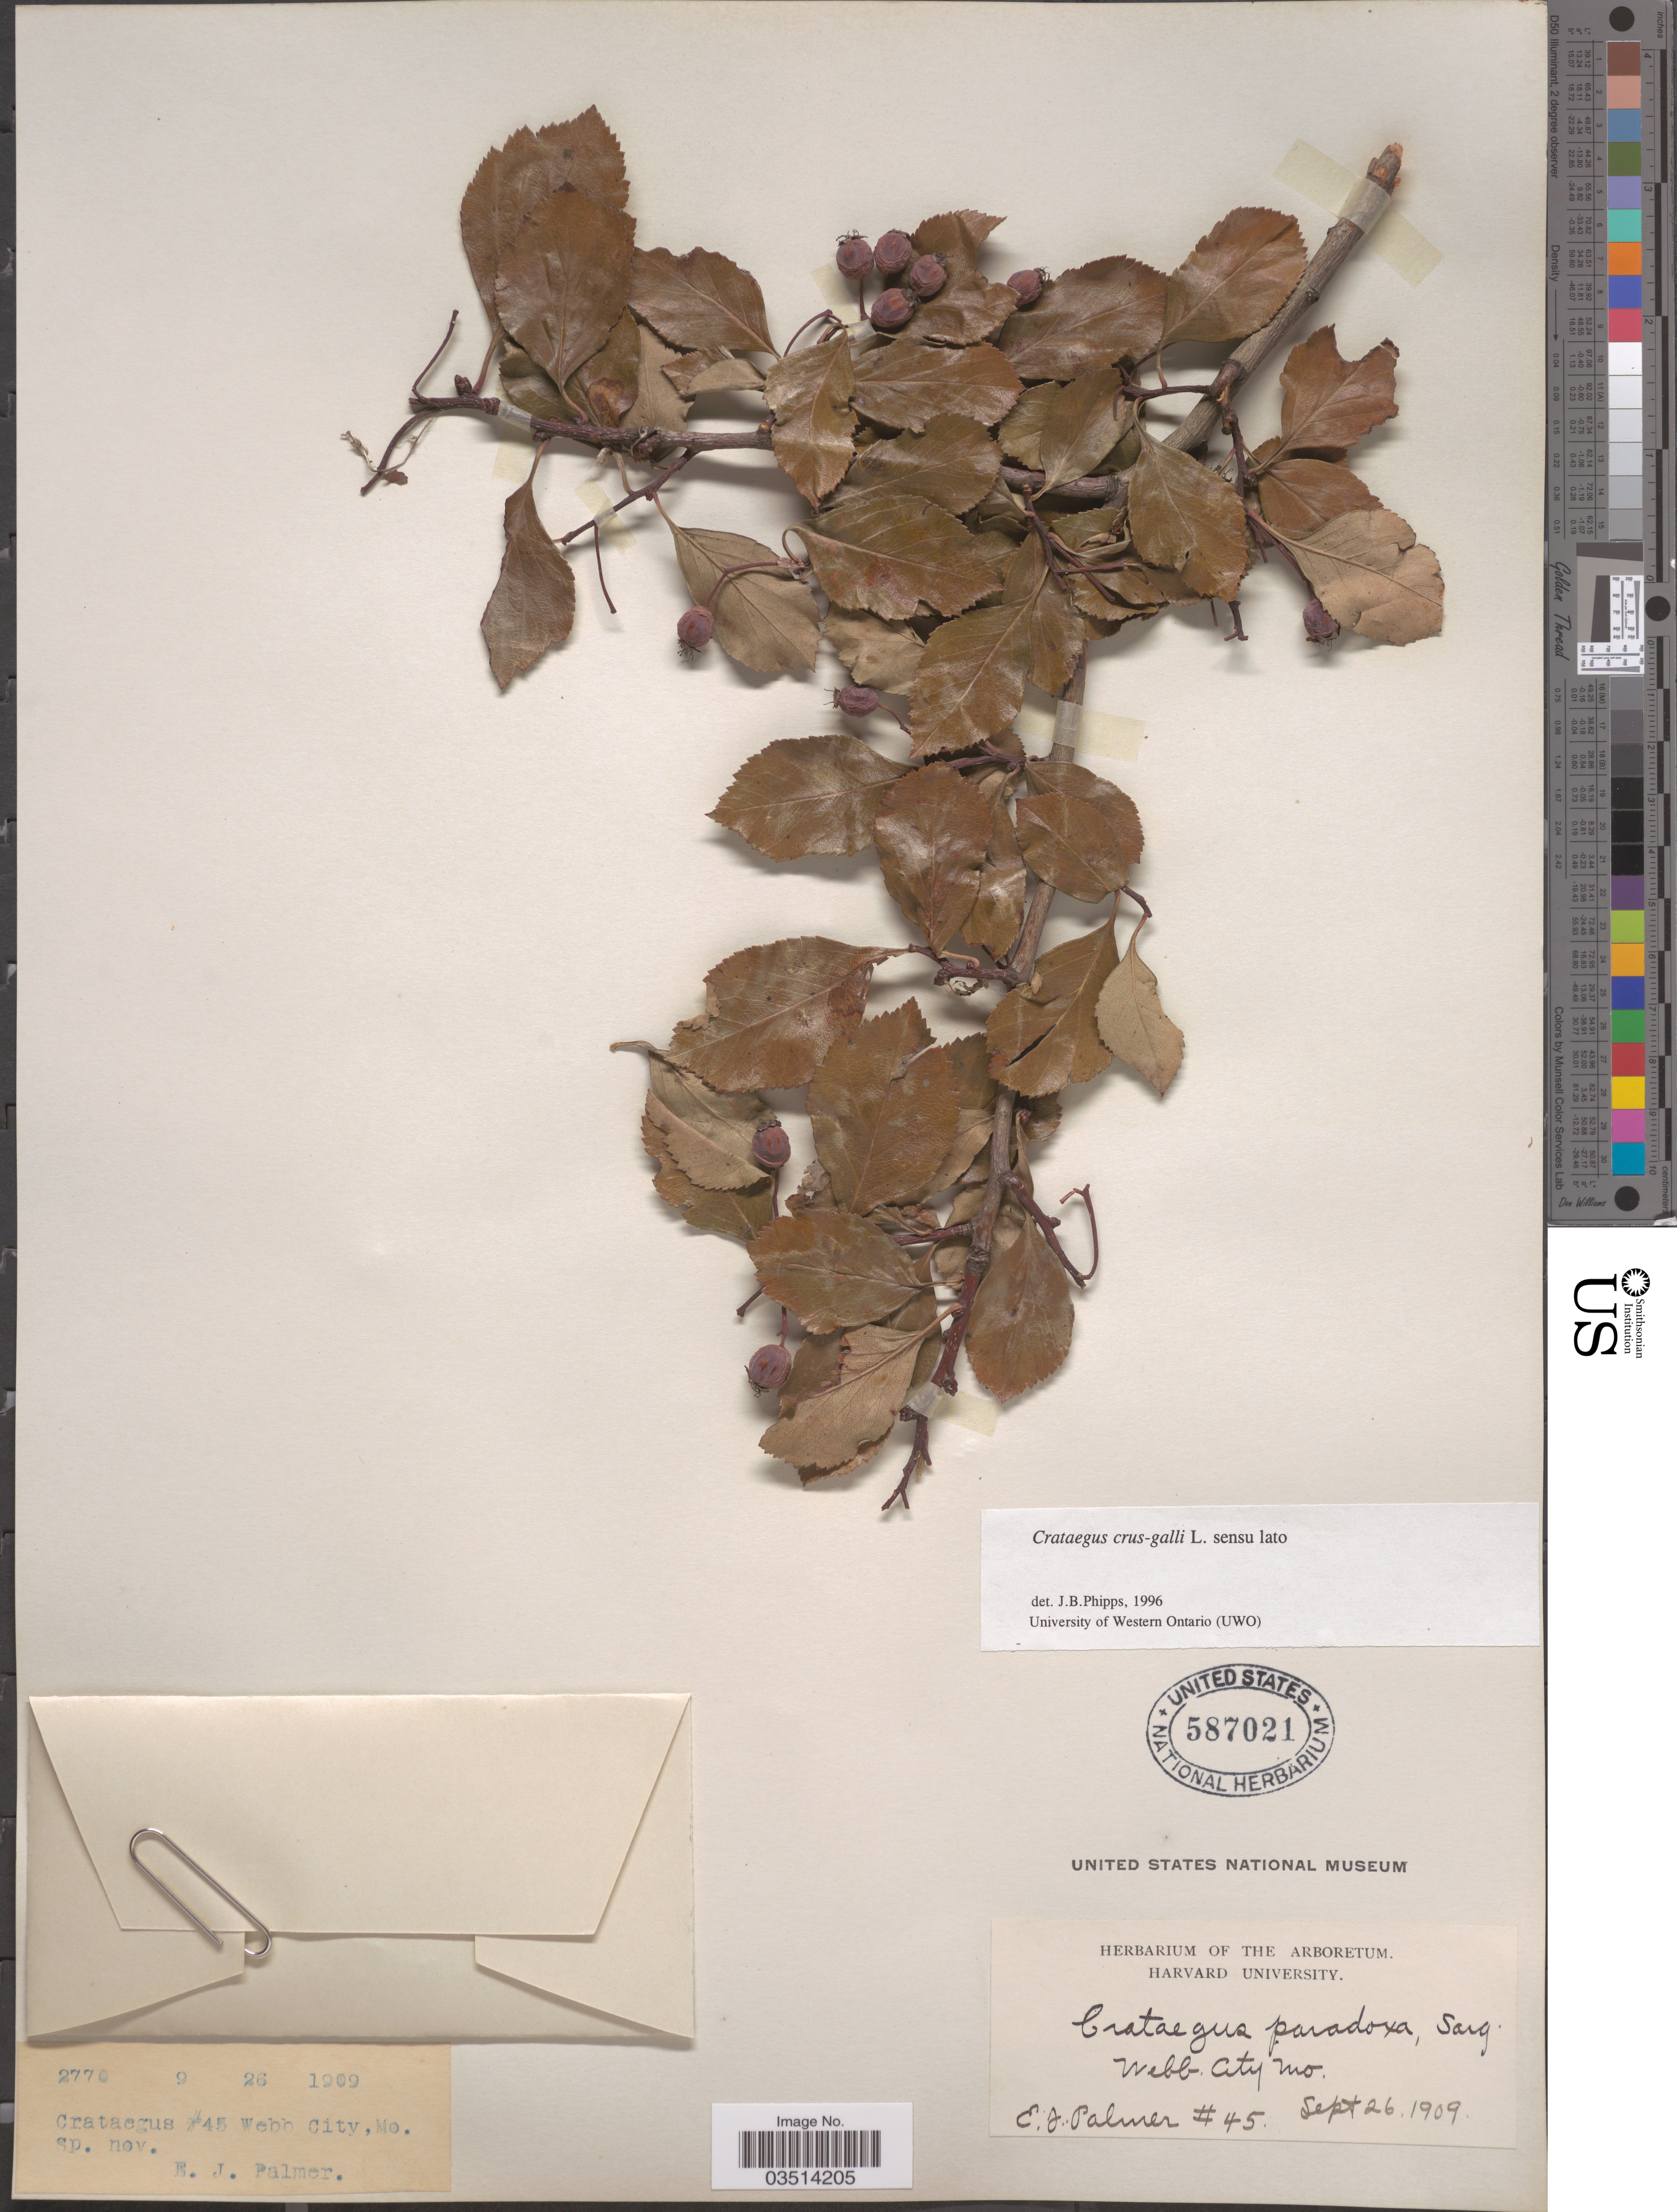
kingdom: Plantae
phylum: Tracheophyta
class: Magnoliopsida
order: Rosales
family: Rosaceae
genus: Crataegus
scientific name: Crataegus crus-galli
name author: L.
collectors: E. J. Palmer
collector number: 45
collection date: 1909-09-26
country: United States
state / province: Missouri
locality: Webb City.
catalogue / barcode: US 587021